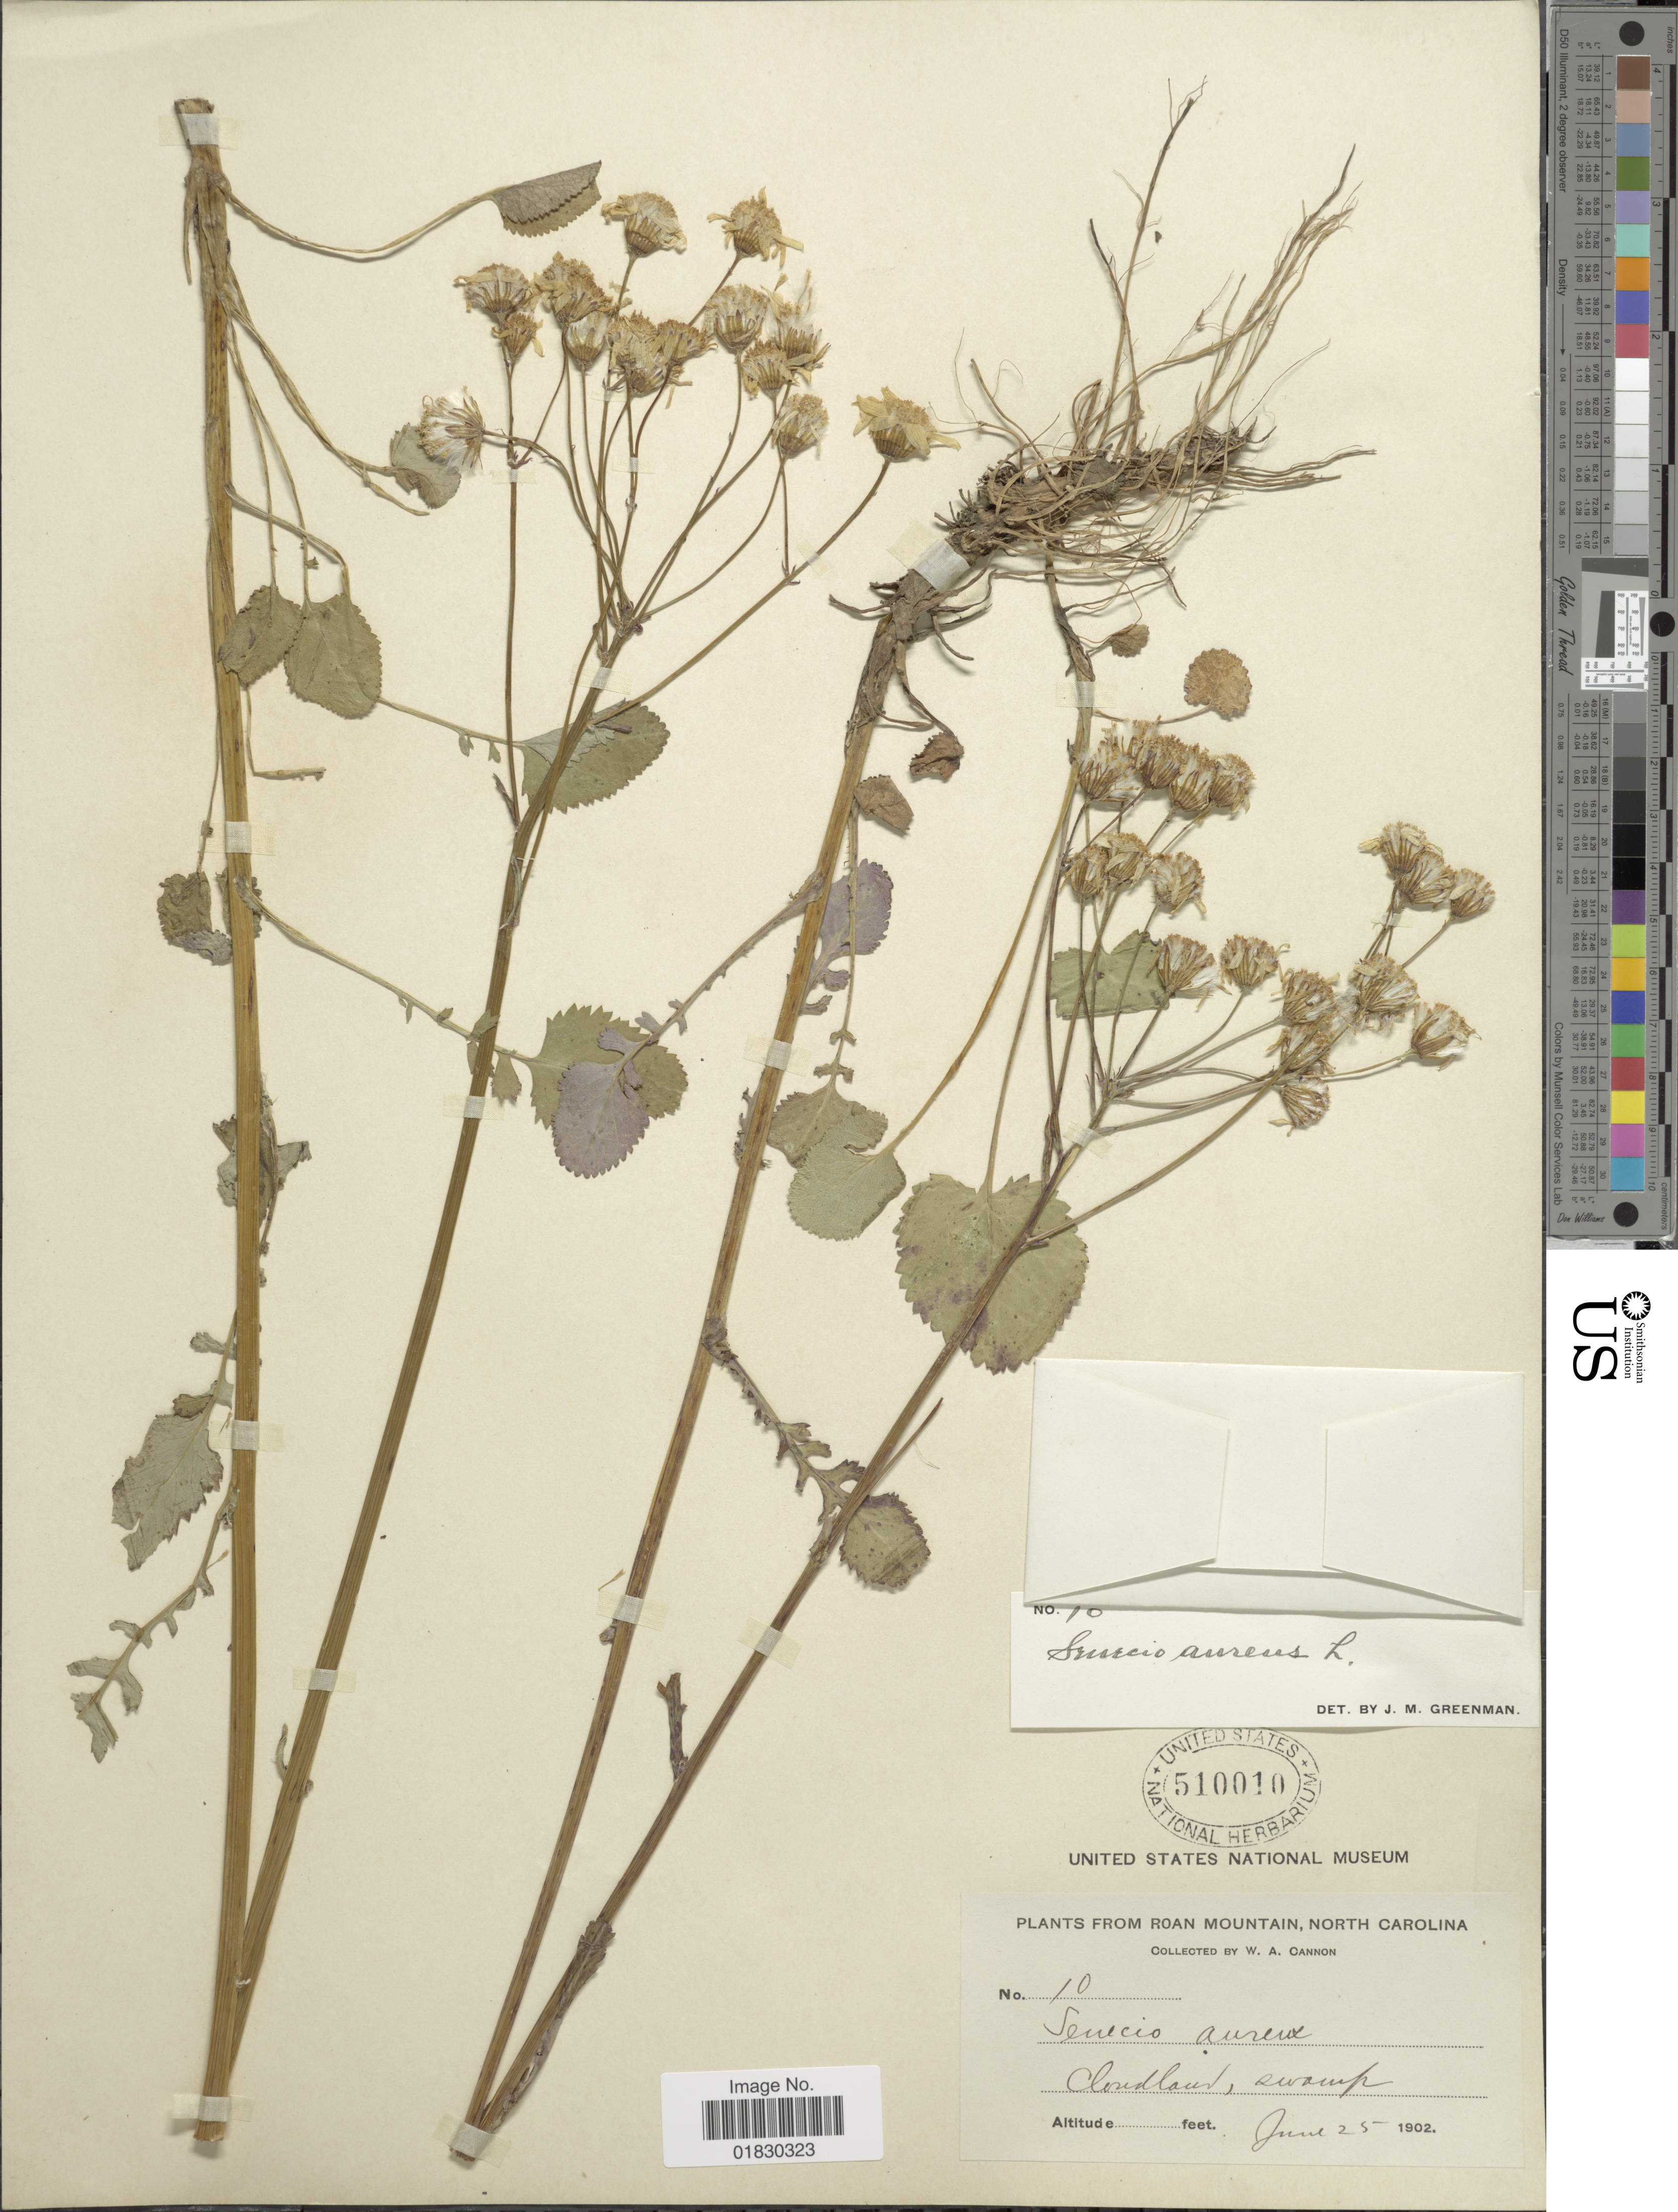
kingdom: Plantae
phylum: Tracheophyta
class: Magnoliopsida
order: Asterales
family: Asteraceae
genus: Packera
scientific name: Packera aurea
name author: (L.) Á. Löve & D. Löve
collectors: W. Cannon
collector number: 10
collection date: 1902-06-25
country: United States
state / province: North Carolina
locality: From Roan Mountain, North Carolina, Cloudland, swamp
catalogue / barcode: US 510010